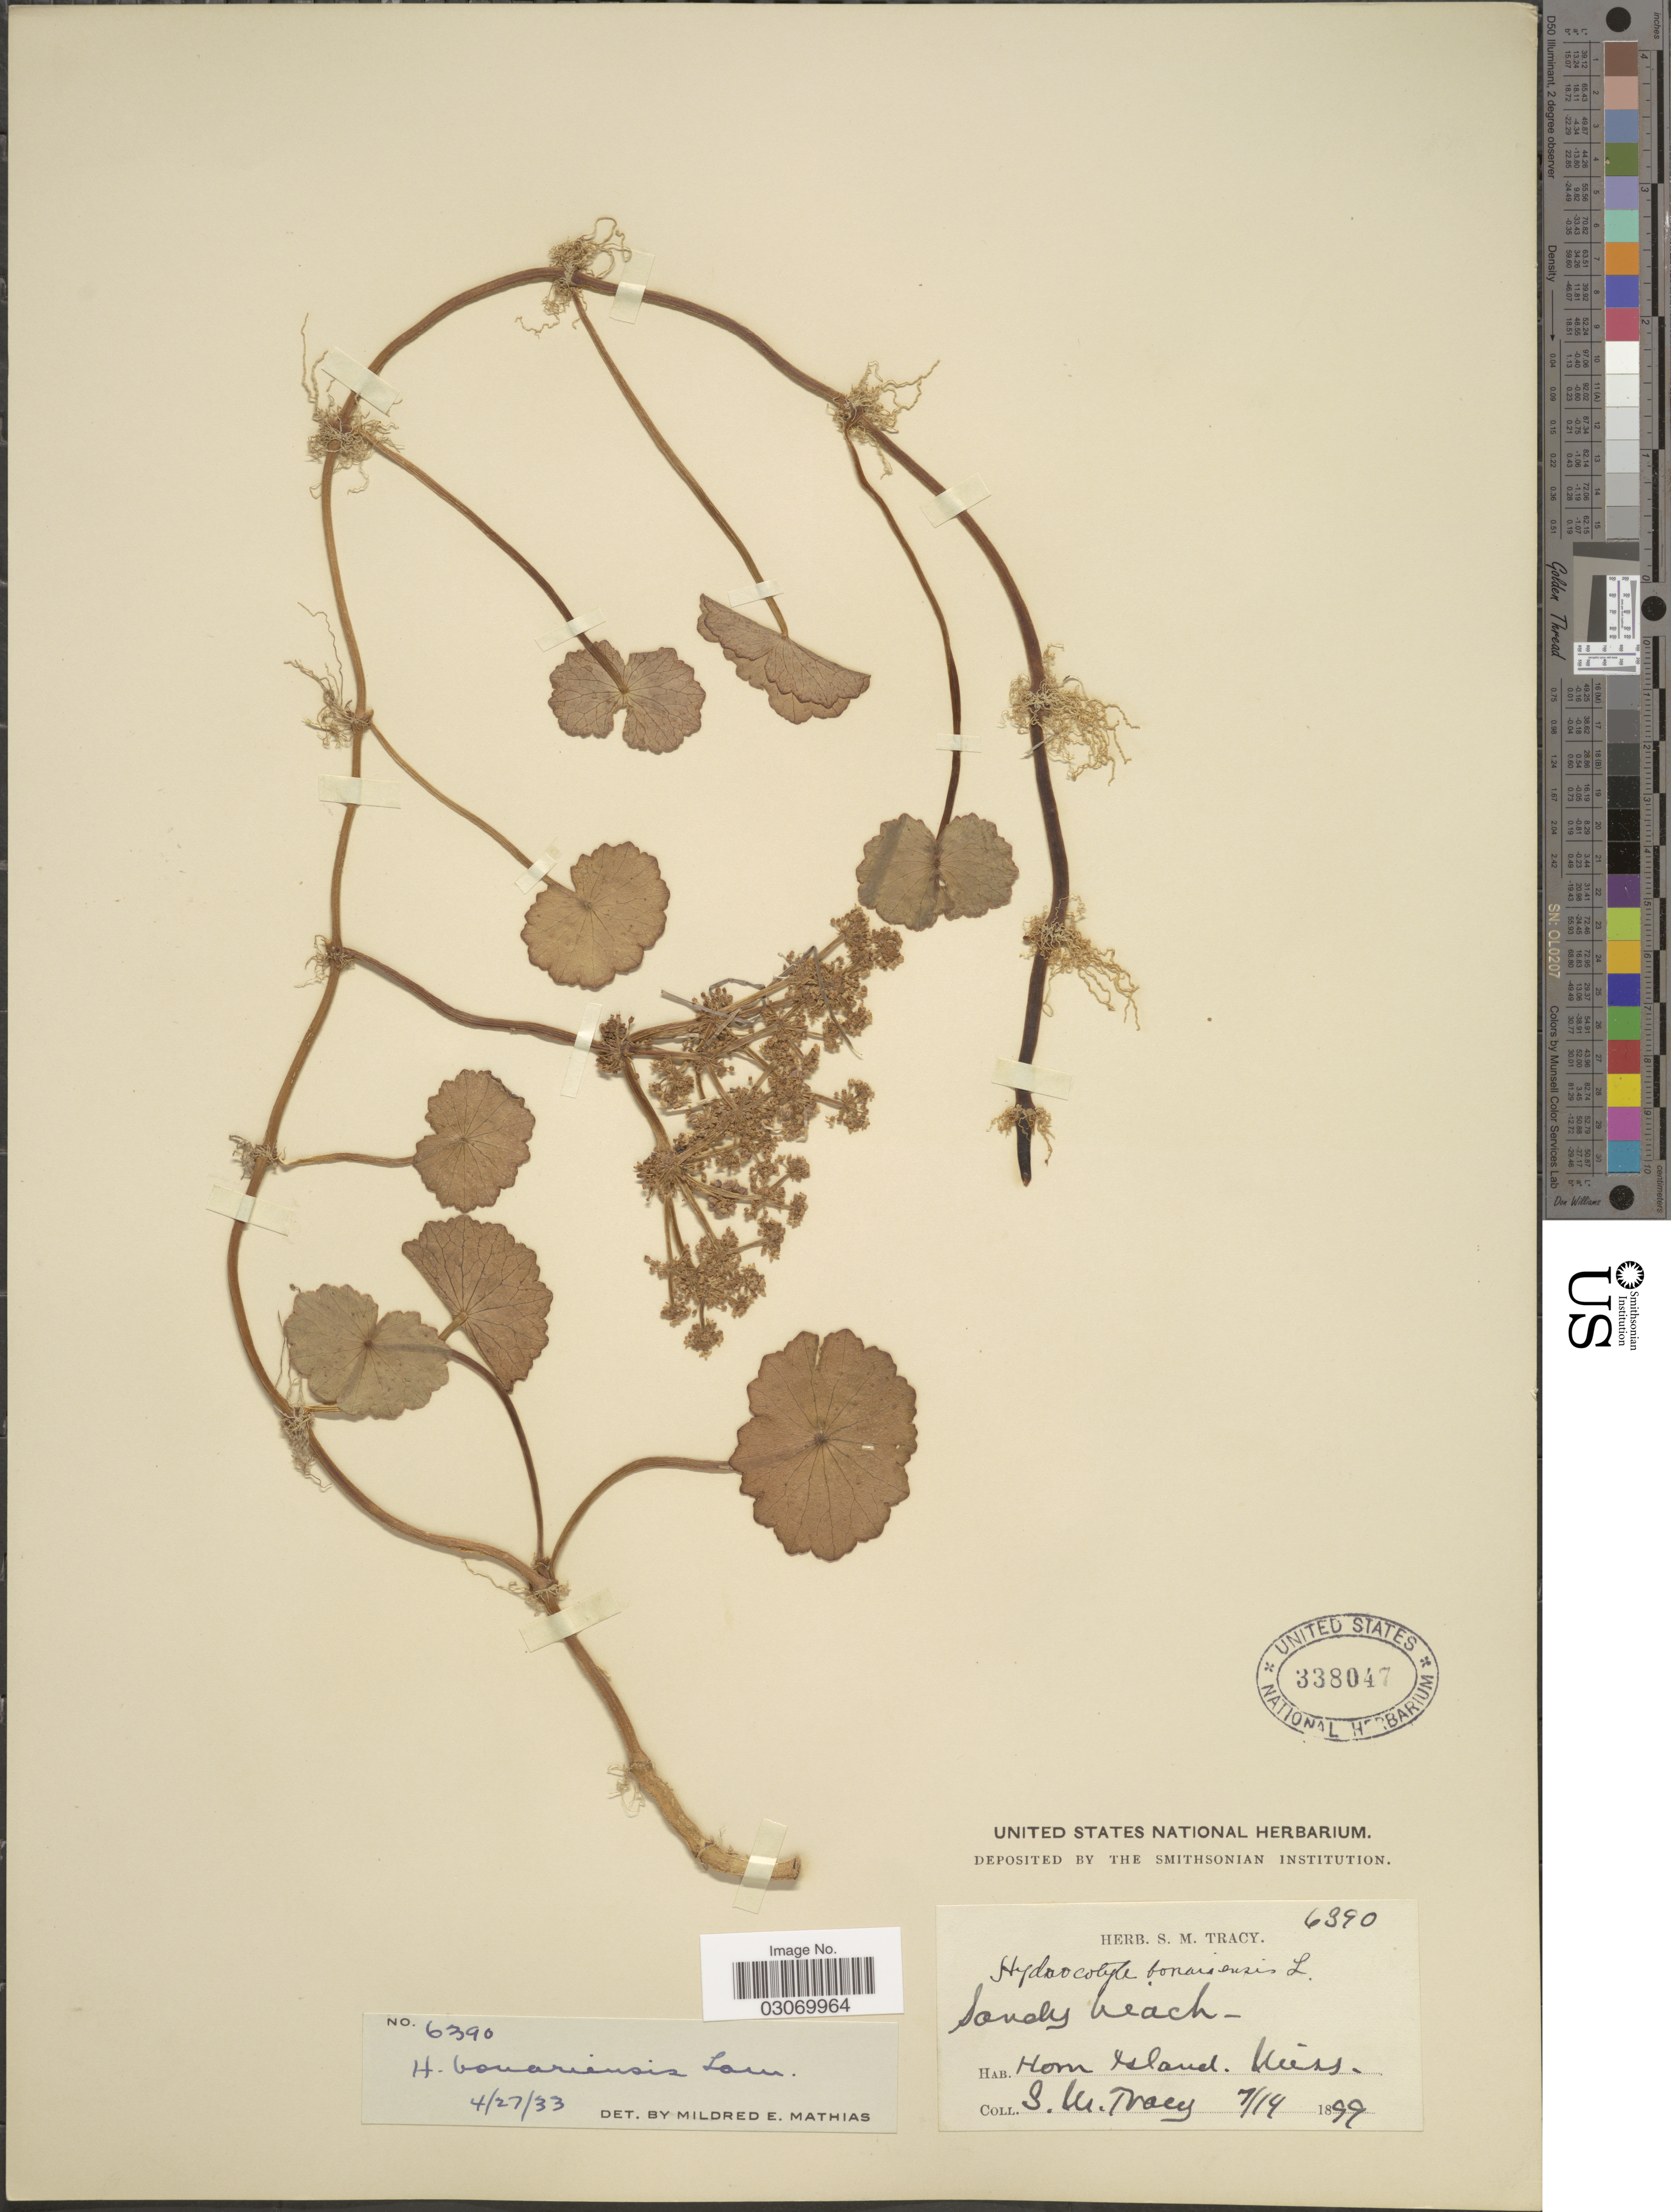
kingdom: Plantae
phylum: Tracheophyta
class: Magnoliopsida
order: Apiales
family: Araliaceae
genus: Hydrocotyle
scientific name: Hydrocotyle bonariensis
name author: Lam.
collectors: S. M. Tracy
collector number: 6390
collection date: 1899-07-14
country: United States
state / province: Mississippi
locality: Horn Island.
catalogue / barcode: US 338047